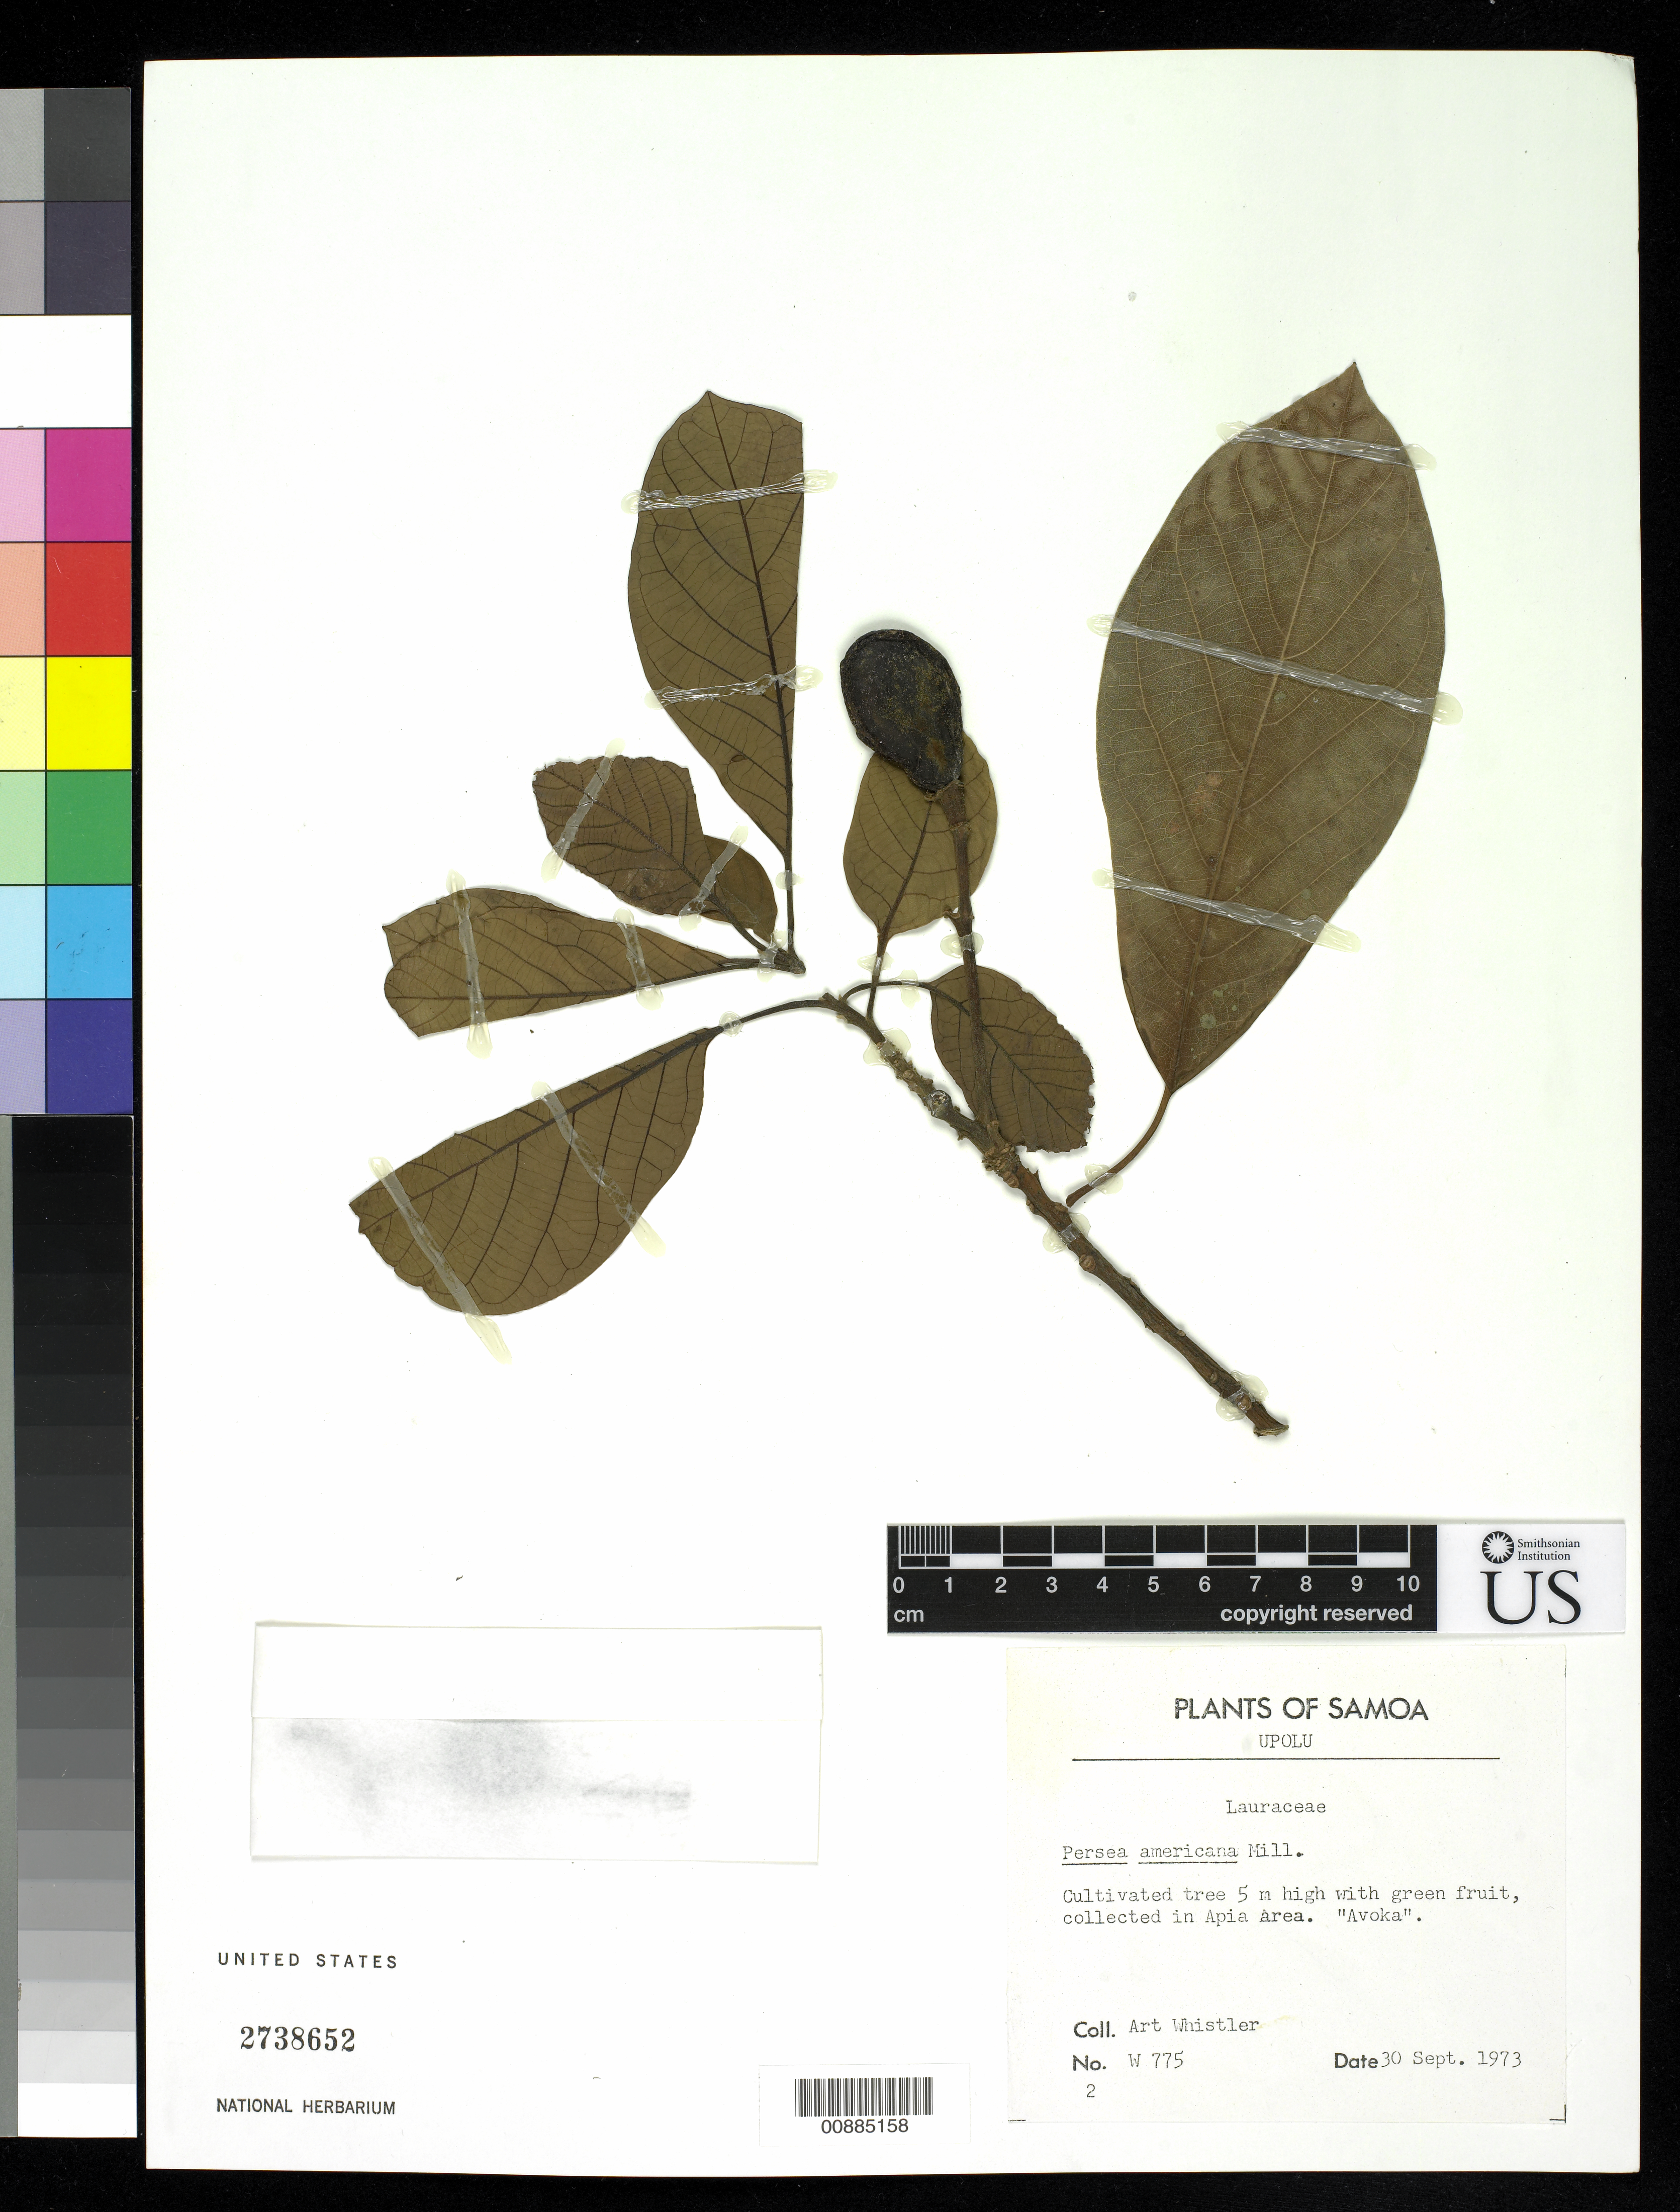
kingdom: Plantae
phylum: Tracheophyta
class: Magnoliopsida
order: Laurales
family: Lauraceae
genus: Persea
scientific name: Persea americana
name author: Mill.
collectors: A. Whistler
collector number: W 775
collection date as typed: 30 Sep 1973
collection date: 1973-09-30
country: Samoa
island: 'Upolu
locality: Apia area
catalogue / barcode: US 2738652